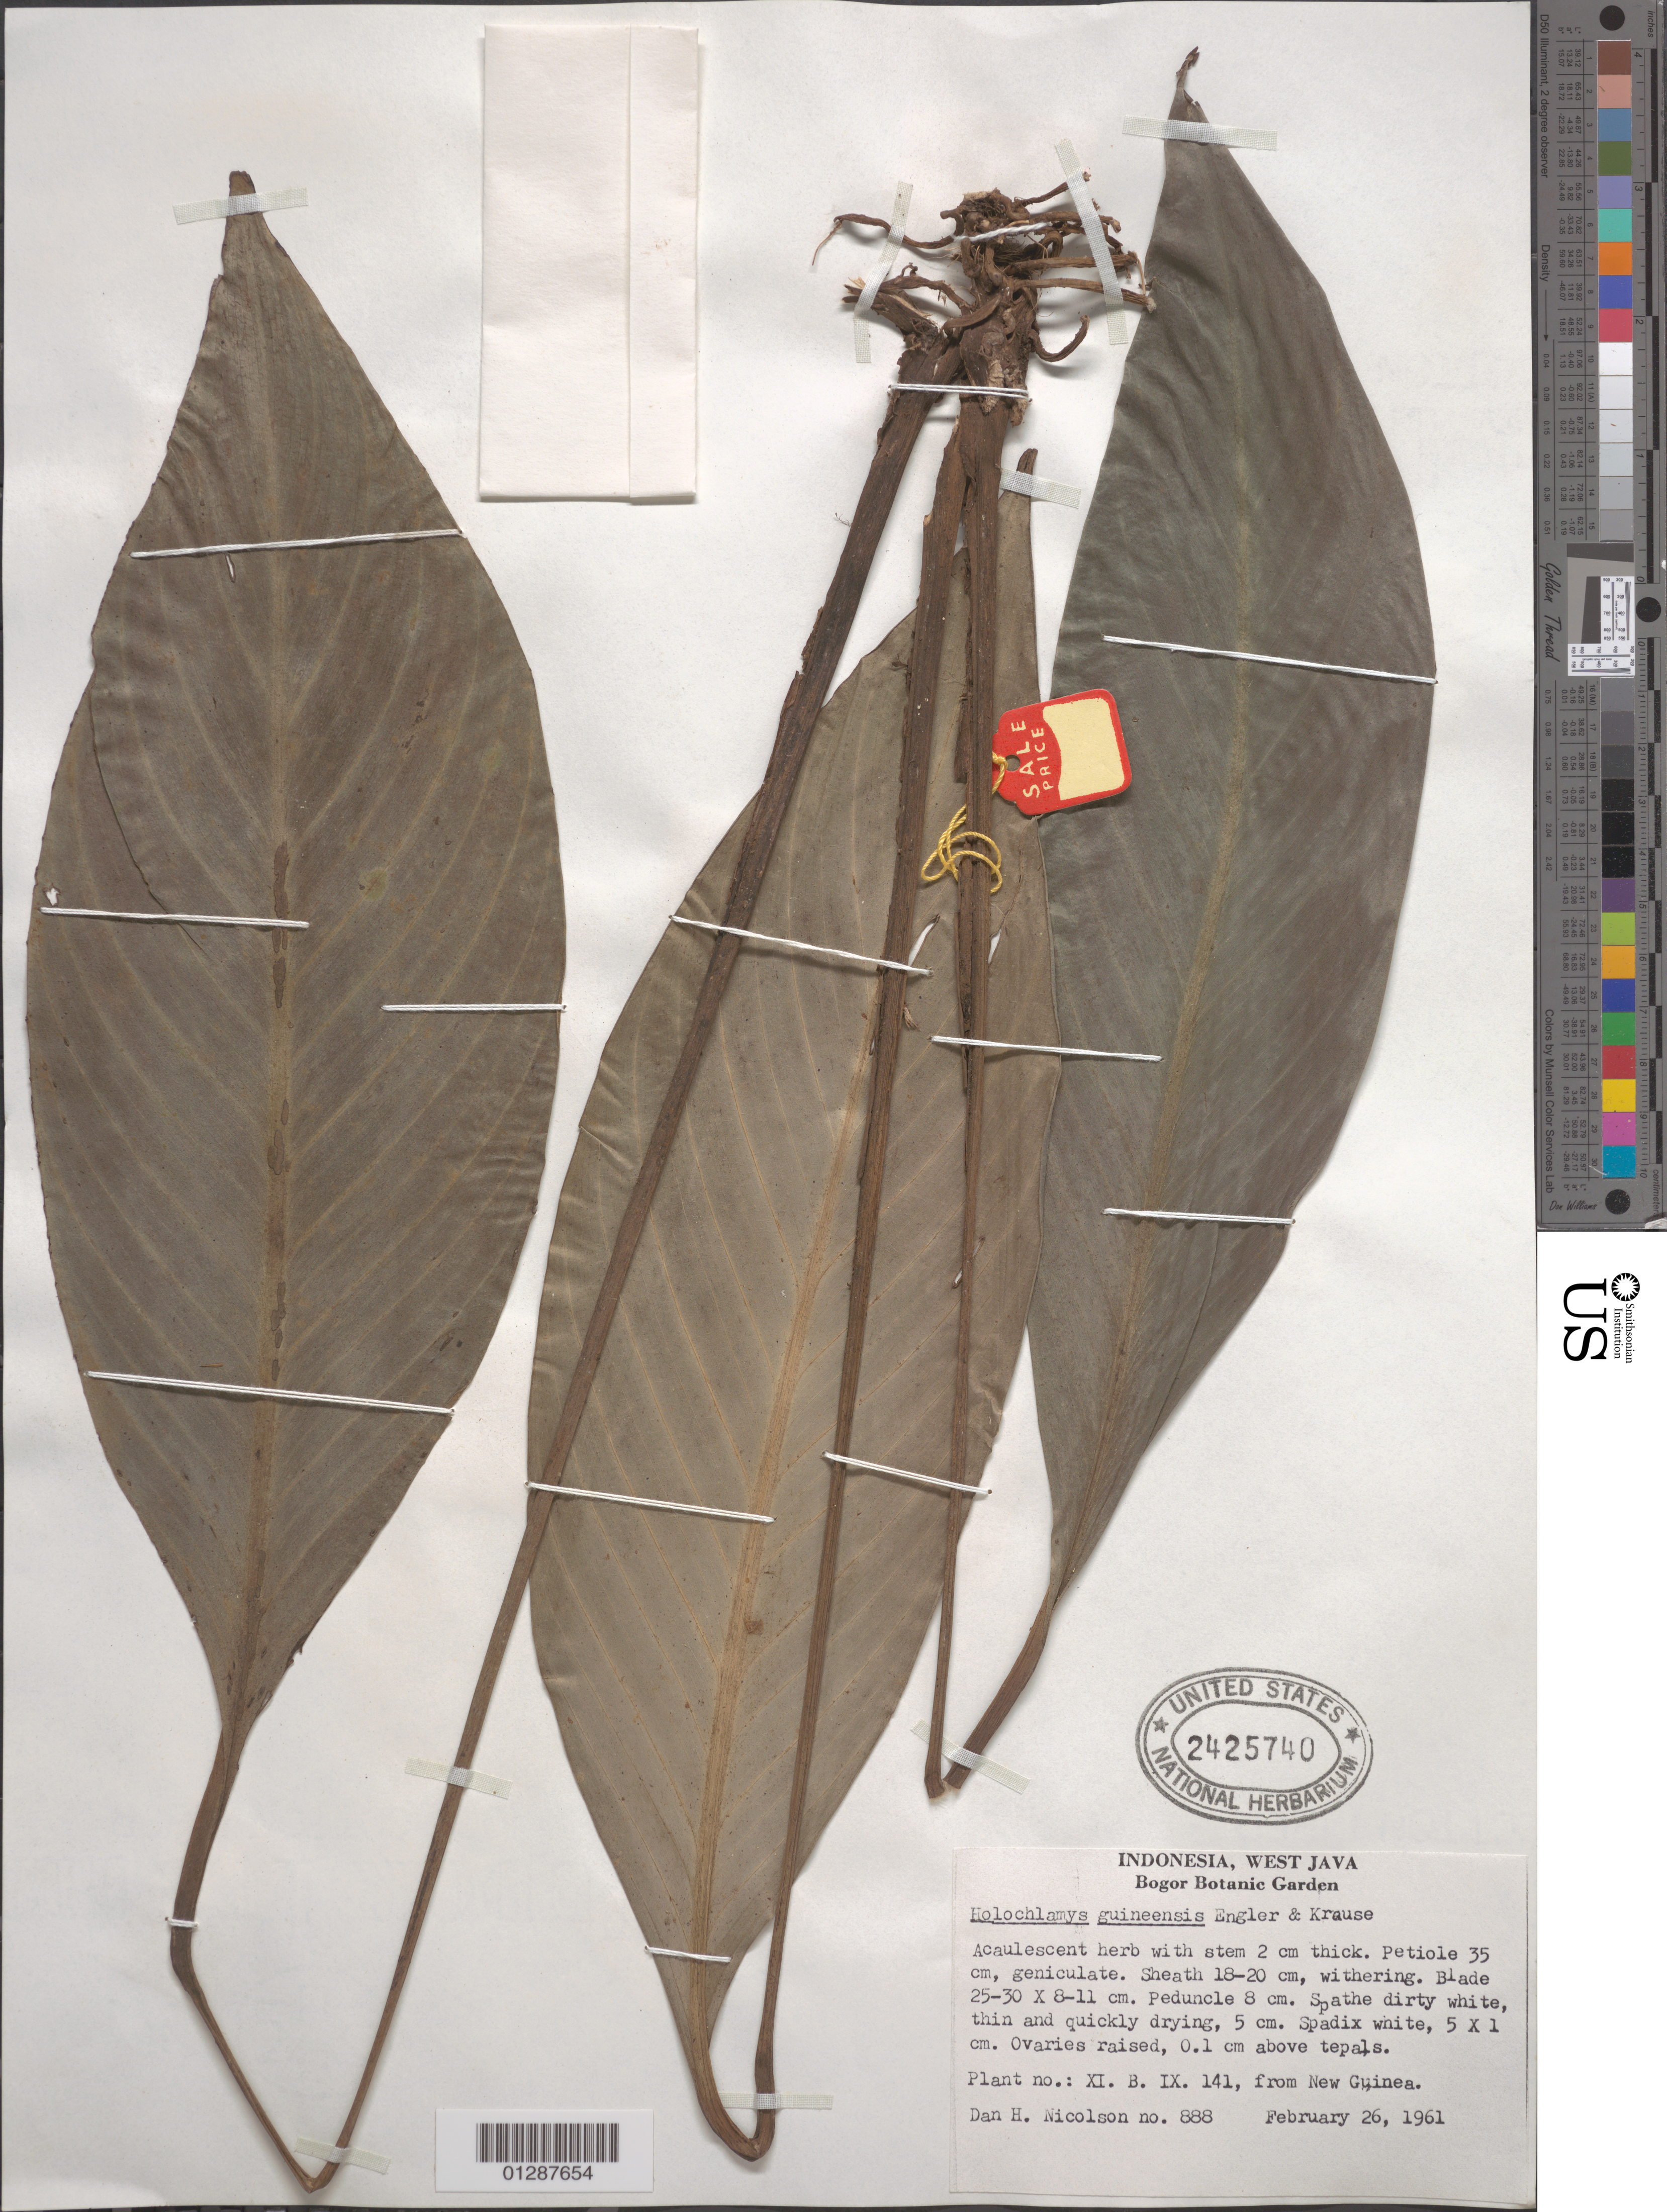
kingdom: Plantae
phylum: Tracheophyta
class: Liliopsida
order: Alismatales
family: Araceae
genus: Holochlamys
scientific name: Holochlamys beccarii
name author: Engl.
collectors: D. H. Nicolson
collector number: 888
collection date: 1961-02-26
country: Indonesia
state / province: Java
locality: West Java. Bogor Botanic Garden.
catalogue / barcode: US 2425740